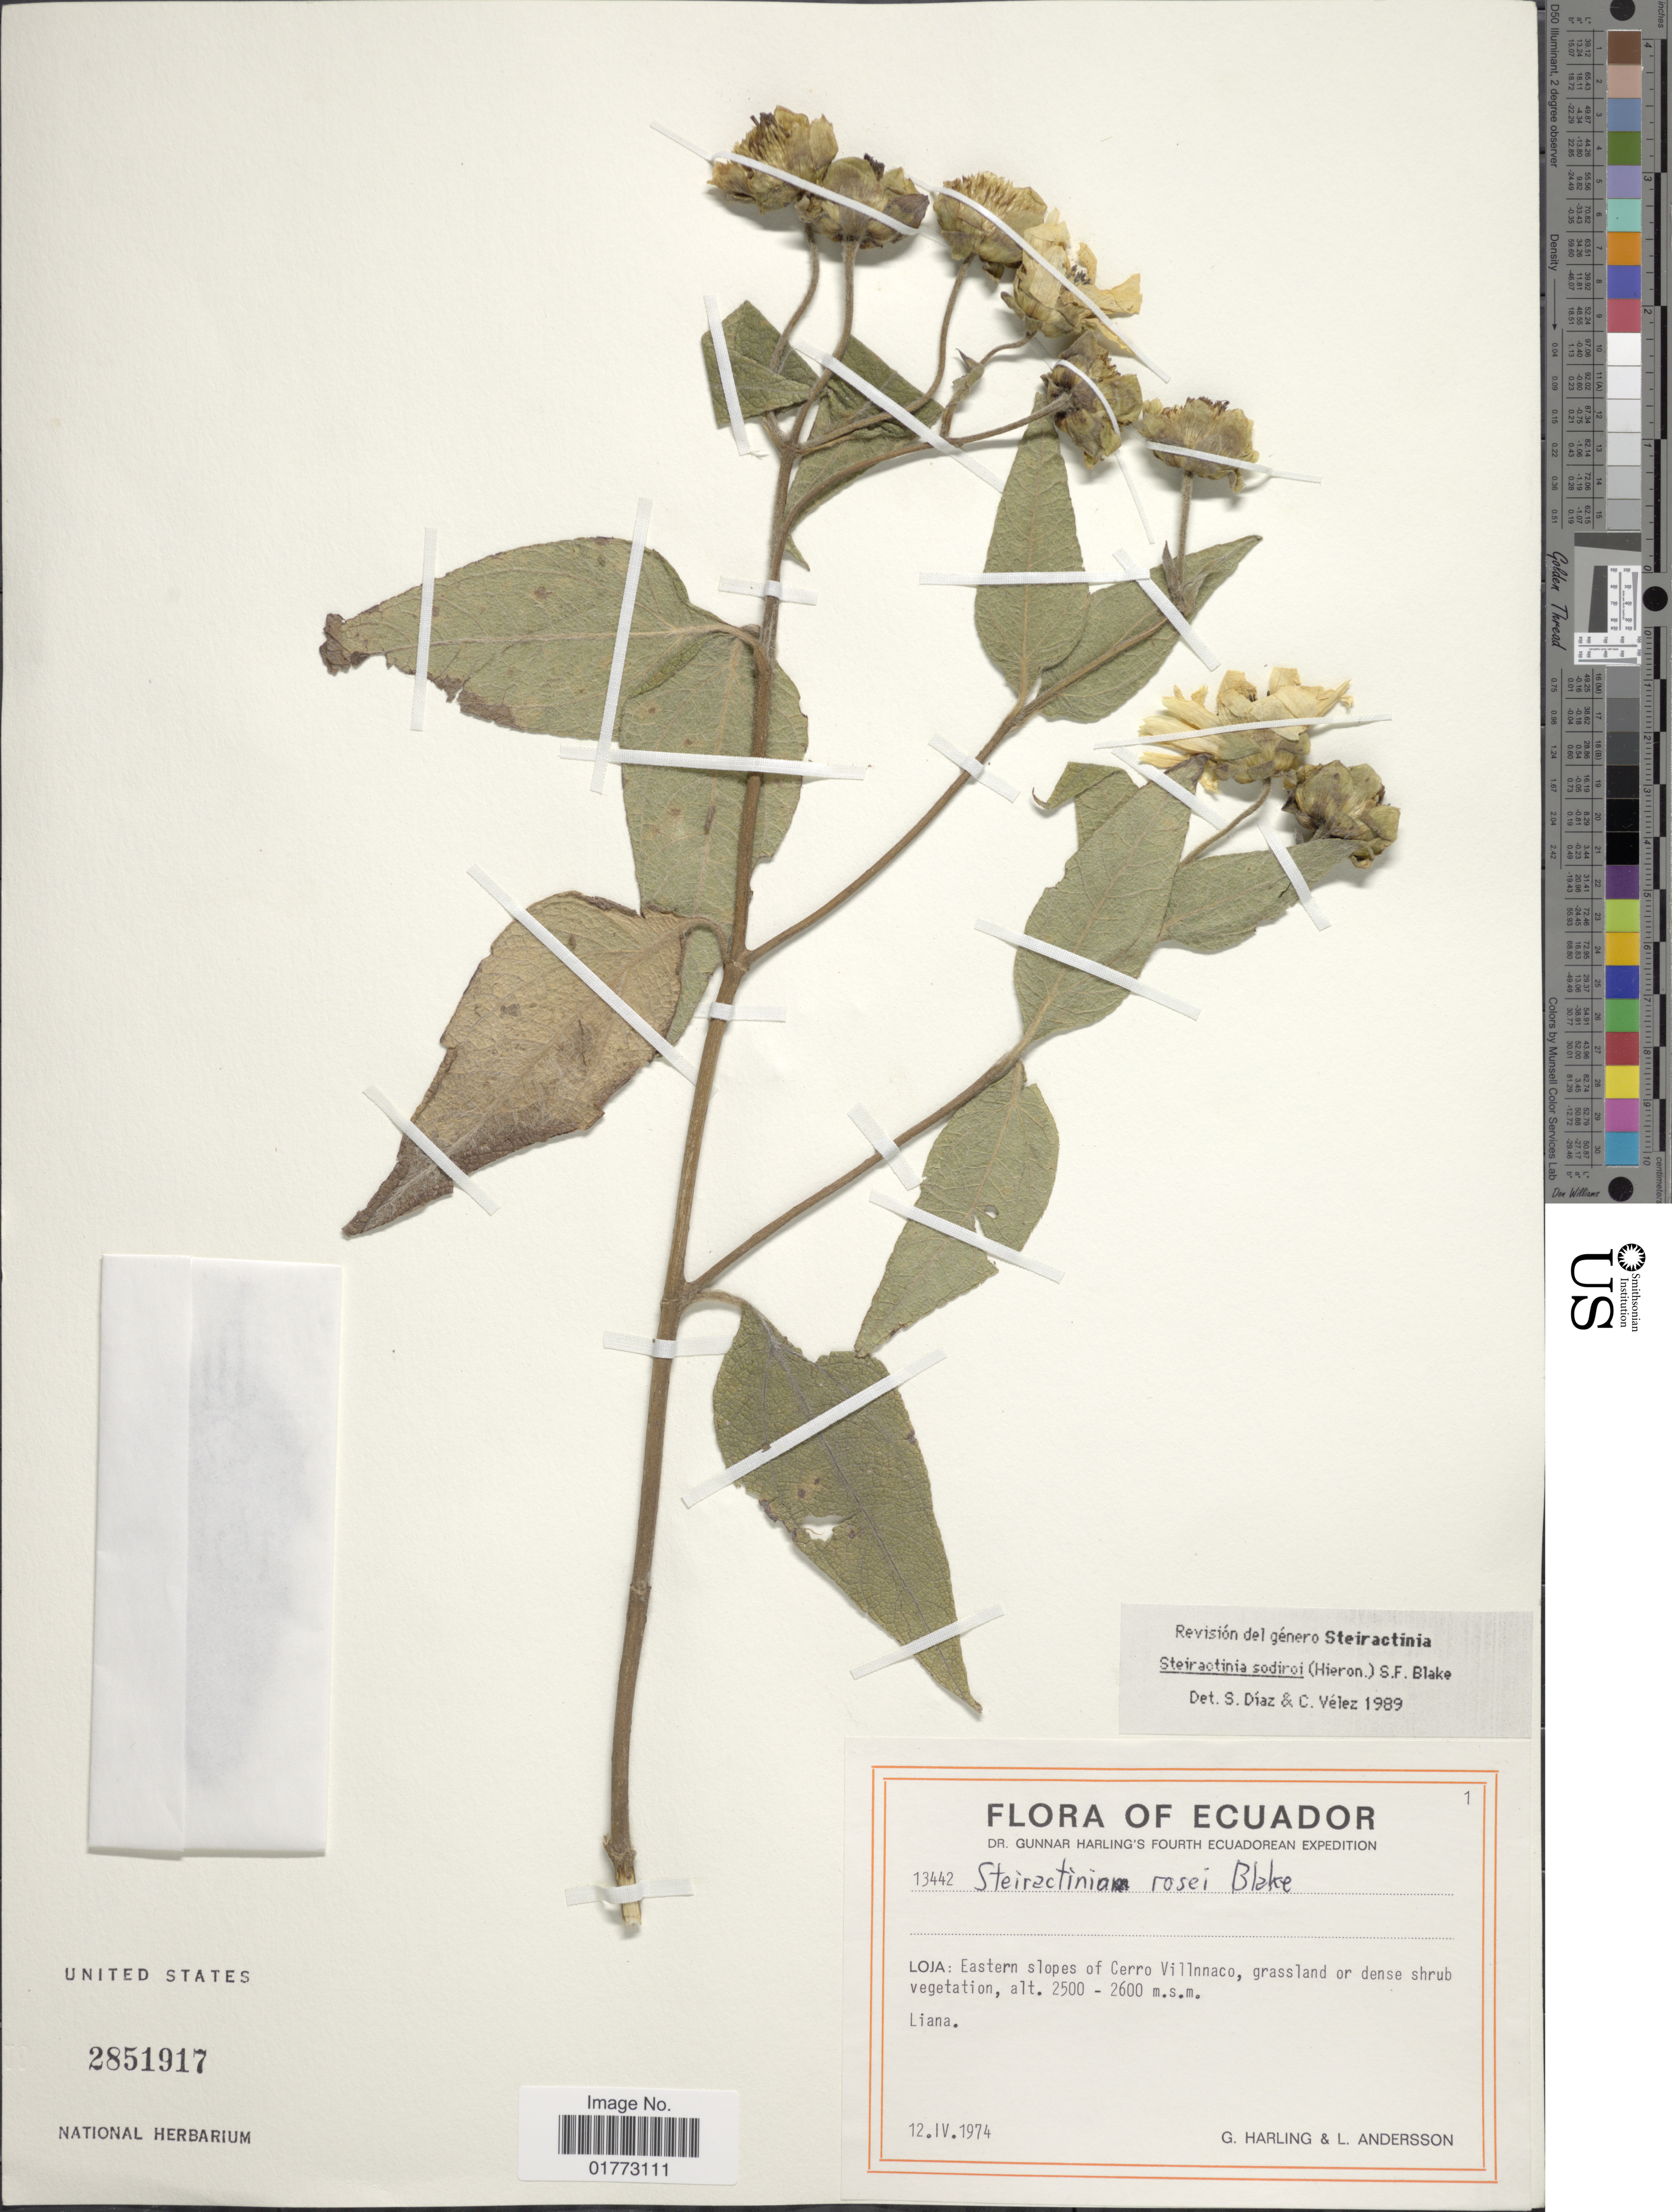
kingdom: Plantae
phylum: Tracheophyta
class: Magnoliopsida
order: Asterales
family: Asteraceae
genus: Steiractinia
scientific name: Steiractinia sodiroi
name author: (Hieron. ex Sodiro) S.F. Blake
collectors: G. Harling & L. Andersson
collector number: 13442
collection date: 1974-04-12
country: Ecuador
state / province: Loja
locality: Eastern slopes of Cerro Villnaco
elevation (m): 2500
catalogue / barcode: US 2851917